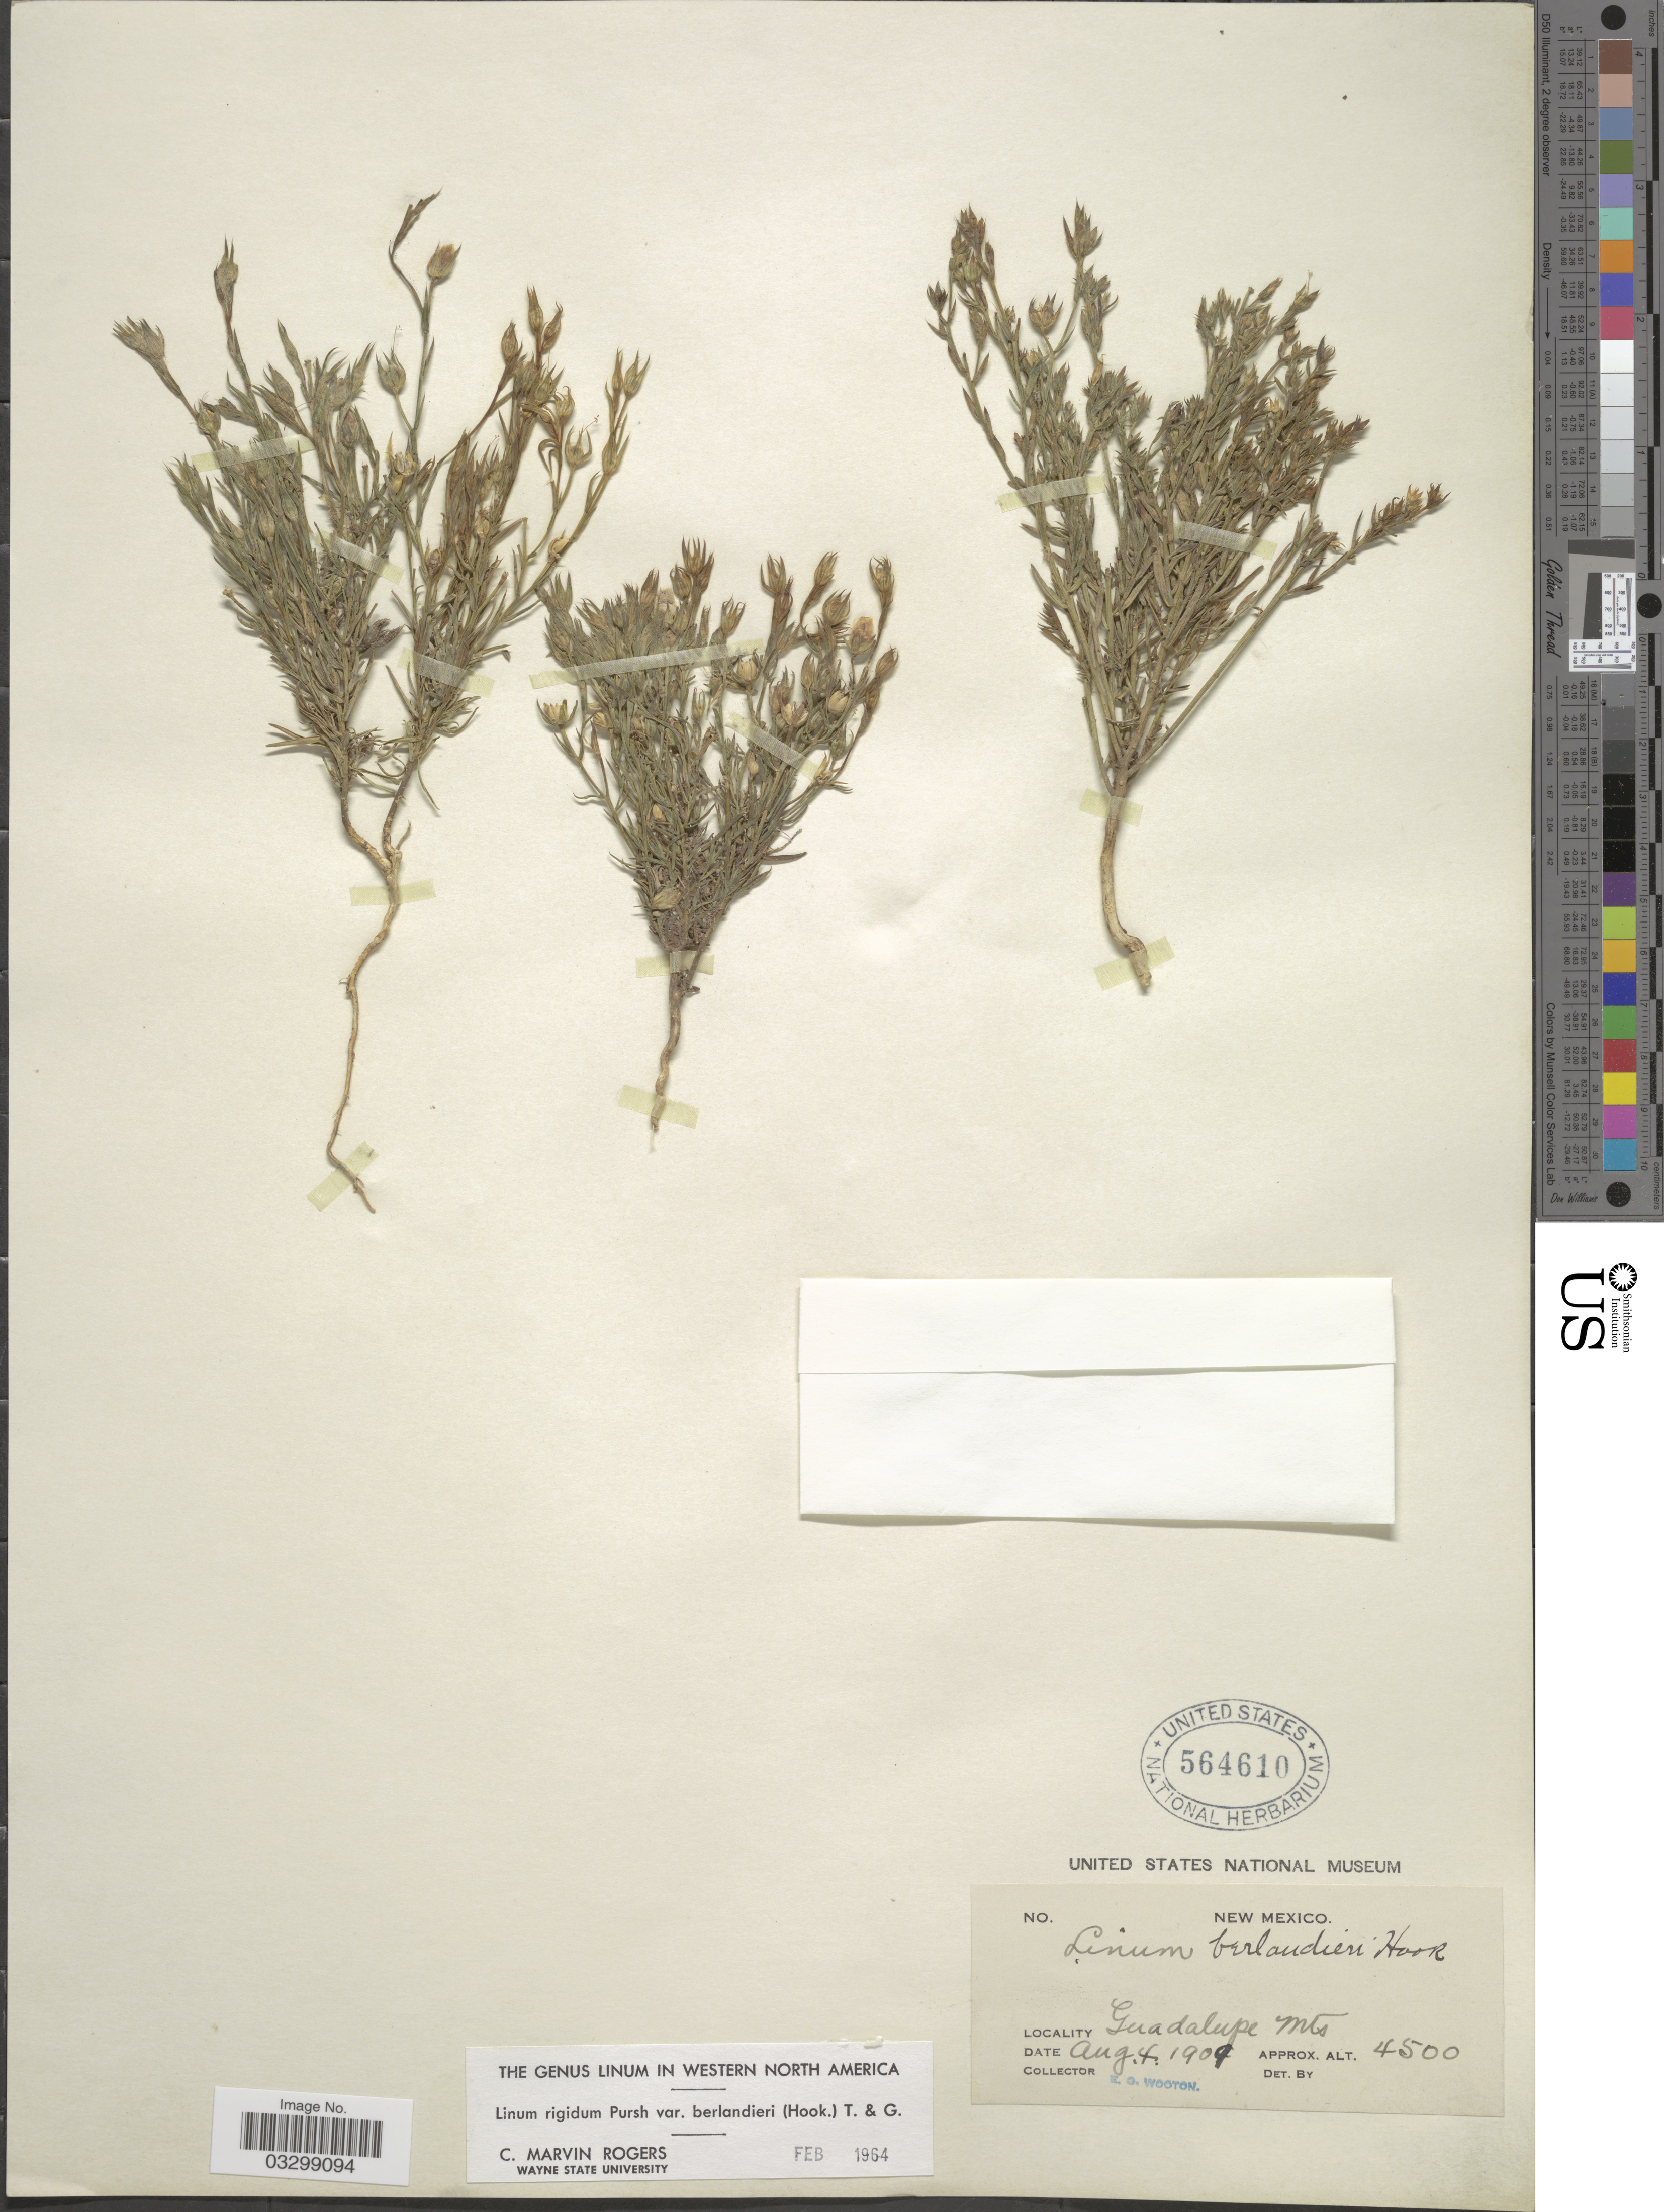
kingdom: Plantae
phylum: Tracheophyta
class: Magnoliopsida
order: Malpighiales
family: Linaceae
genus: Linum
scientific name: Linum rigidum var. berlandieri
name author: Pursh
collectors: E. O. Wooton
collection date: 1909-08-04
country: United States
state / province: New Mexico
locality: Guadalupe Mts.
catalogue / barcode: US 564610